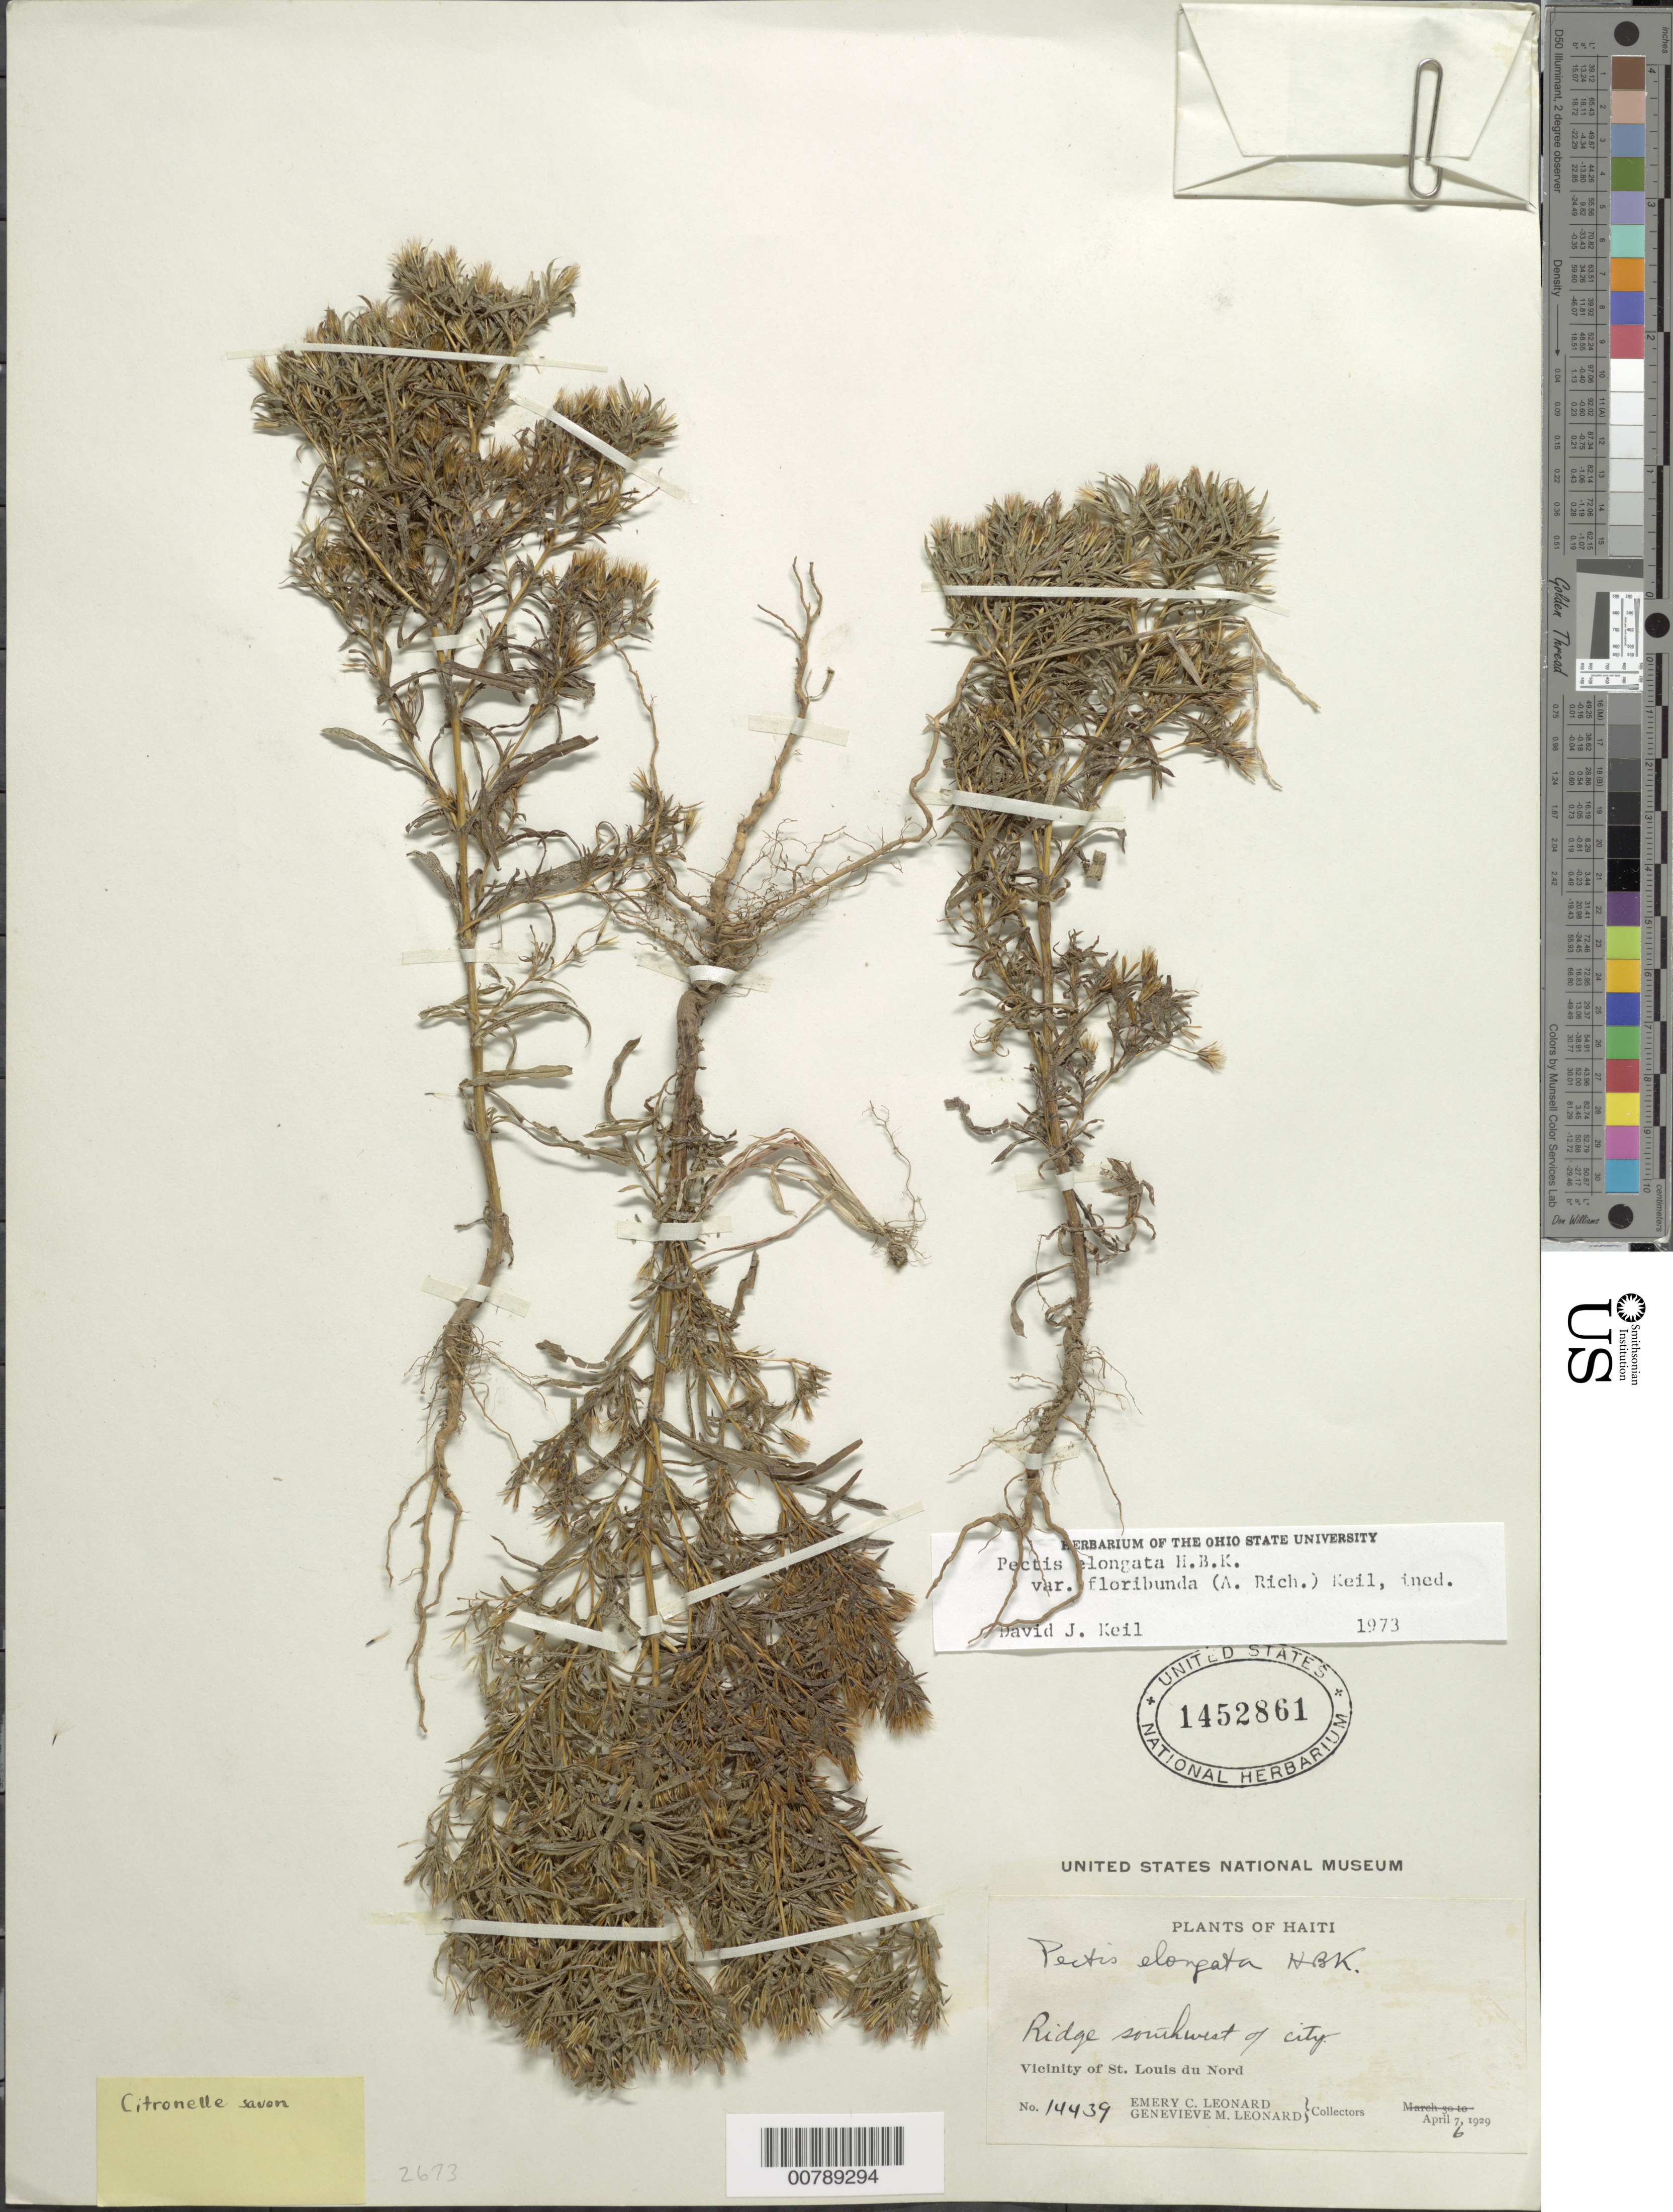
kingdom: Plantae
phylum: Tracheophyta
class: Magnoliopsida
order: Asterales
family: Asteraceae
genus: Pectis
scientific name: Pectis elongata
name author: Kunth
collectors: E. C. Leonard & G. M. Leonard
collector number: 14439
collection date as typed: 06 Apr 1929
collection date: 1929-04-06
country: Haiti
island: Hispaniola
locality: Vicinity of St. Louis du Nord. Ridge SW of city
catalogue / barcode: US 1452861